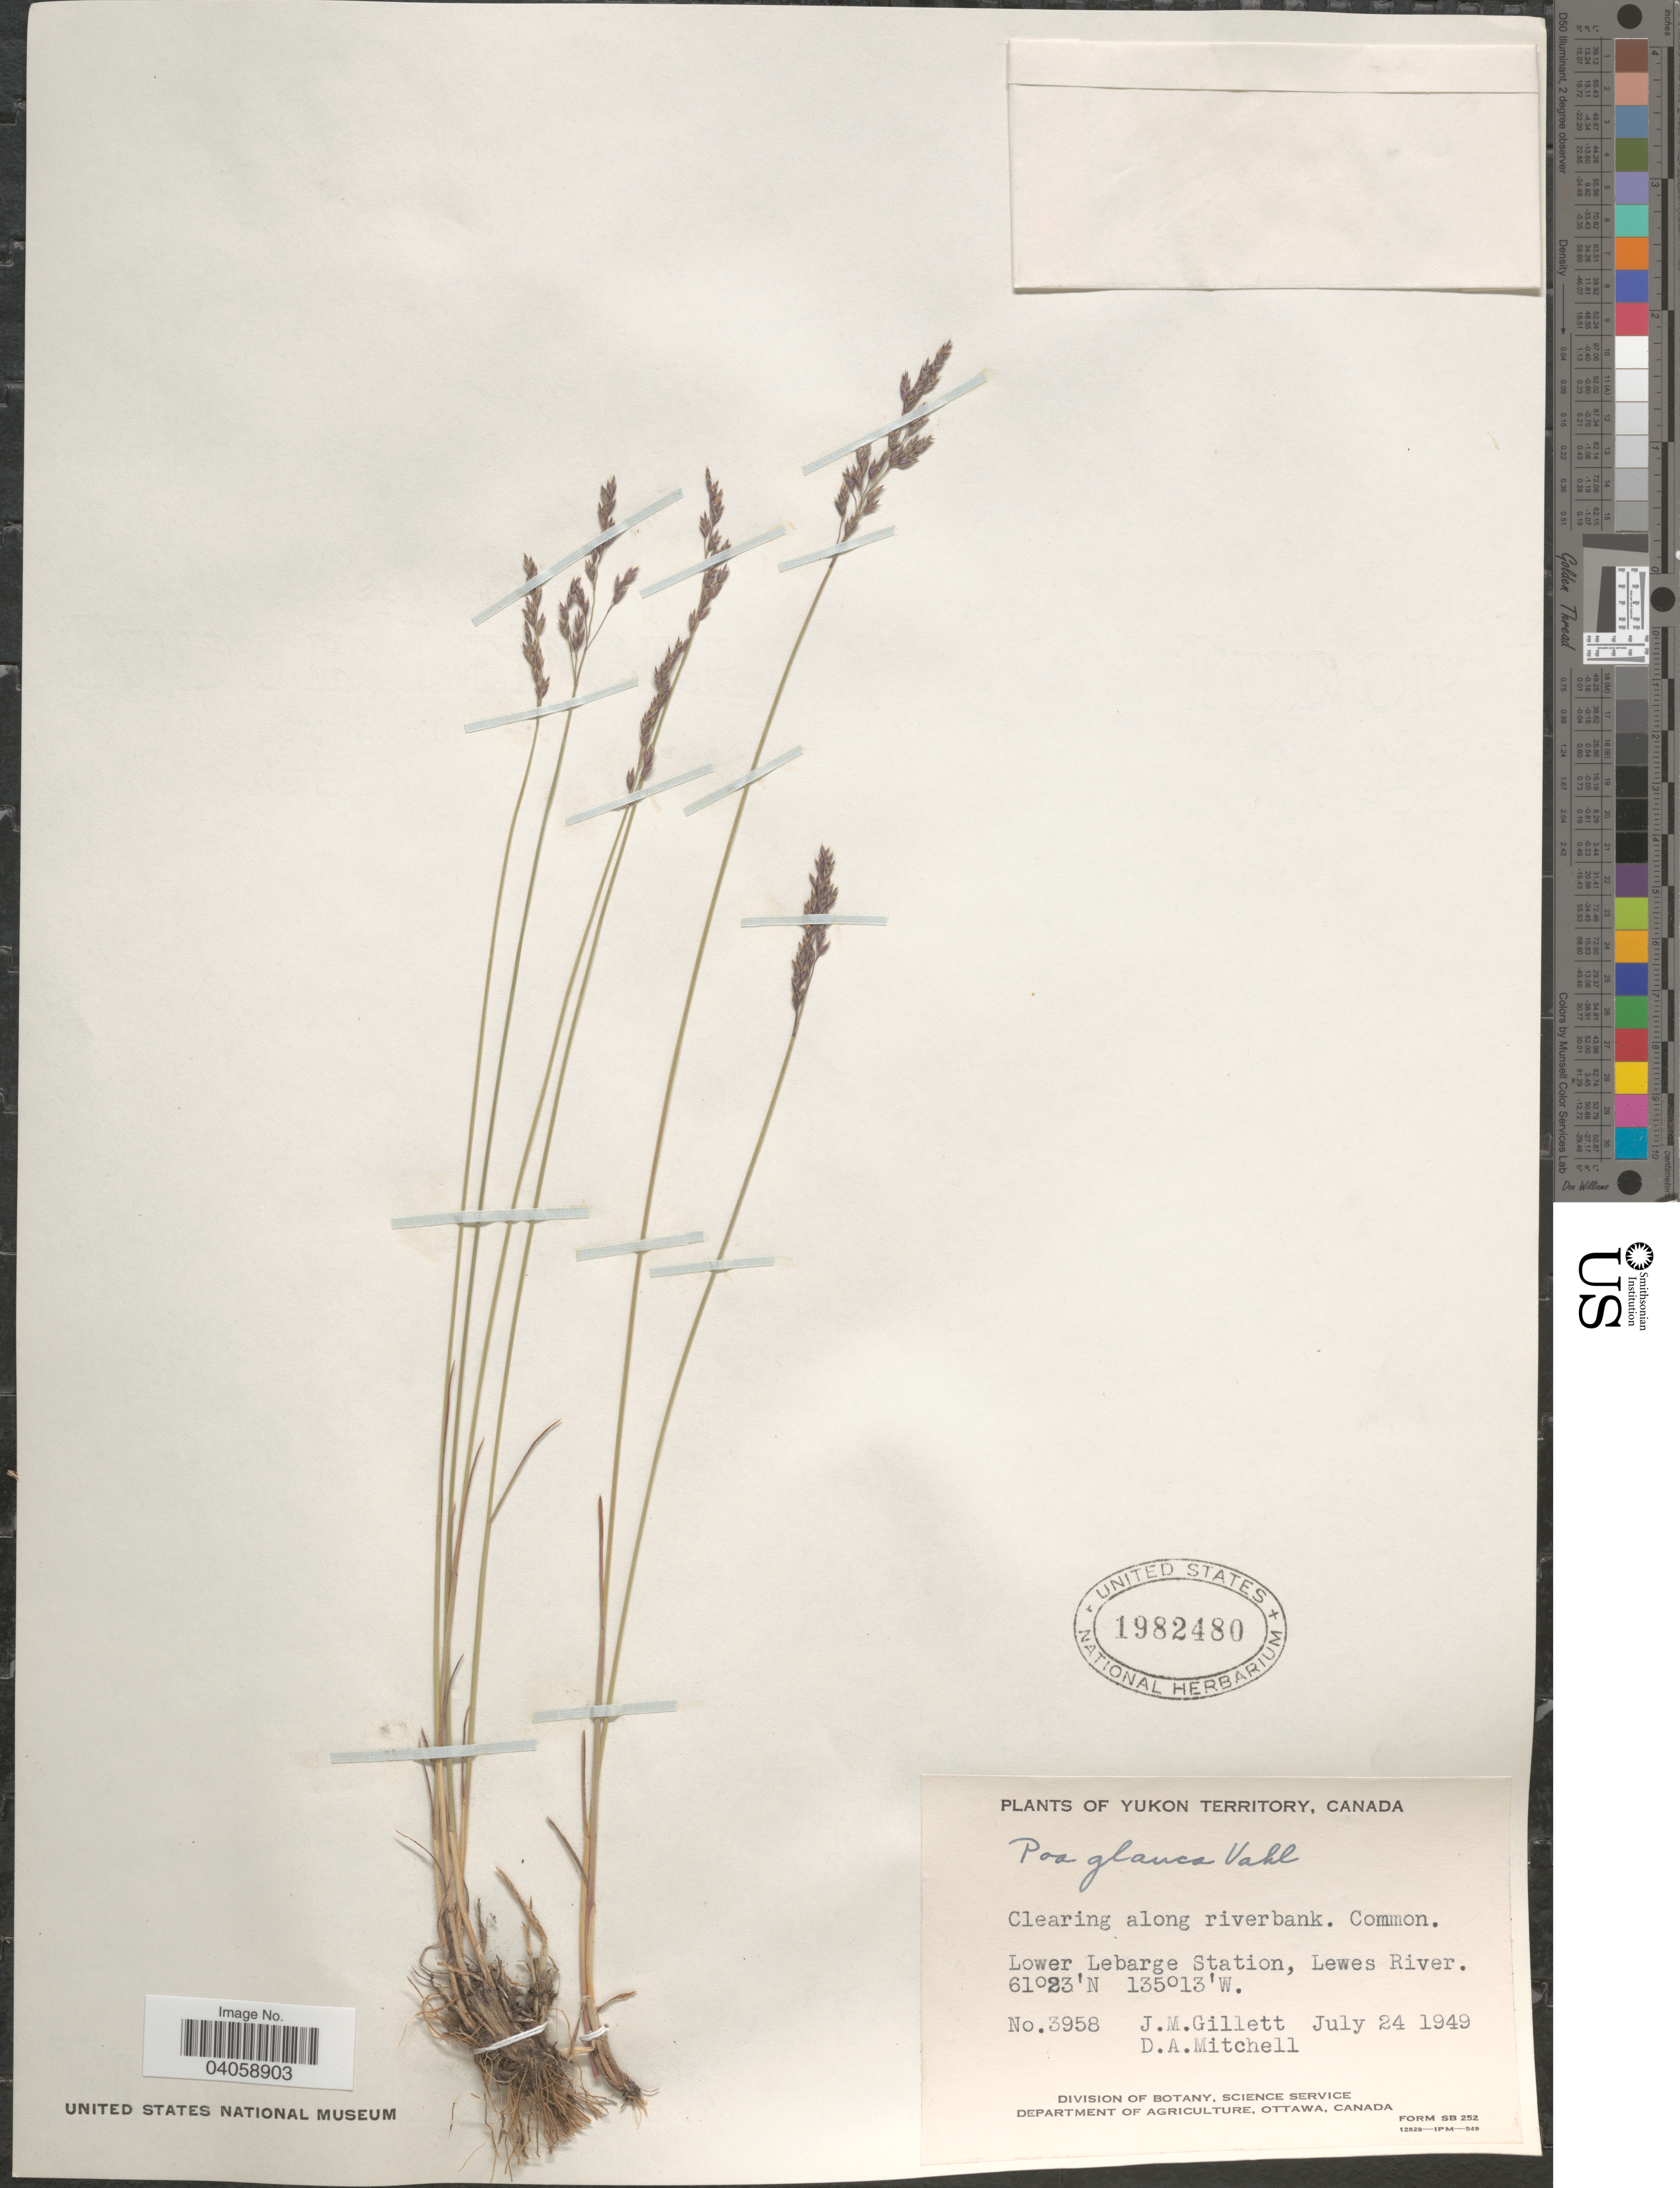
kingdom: Plantae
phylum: Tracheophyta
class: Liliopsida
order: Poales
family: Poaceae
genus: Poa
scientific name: Poa glauca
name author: Vahl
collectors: J. M. Gillett & D. Mitchell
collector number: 3958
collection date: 1949-07-24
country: Canada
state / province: Yukon Territory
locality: Lower Lebarge Station, Lewes River.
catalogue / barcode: US 1982480